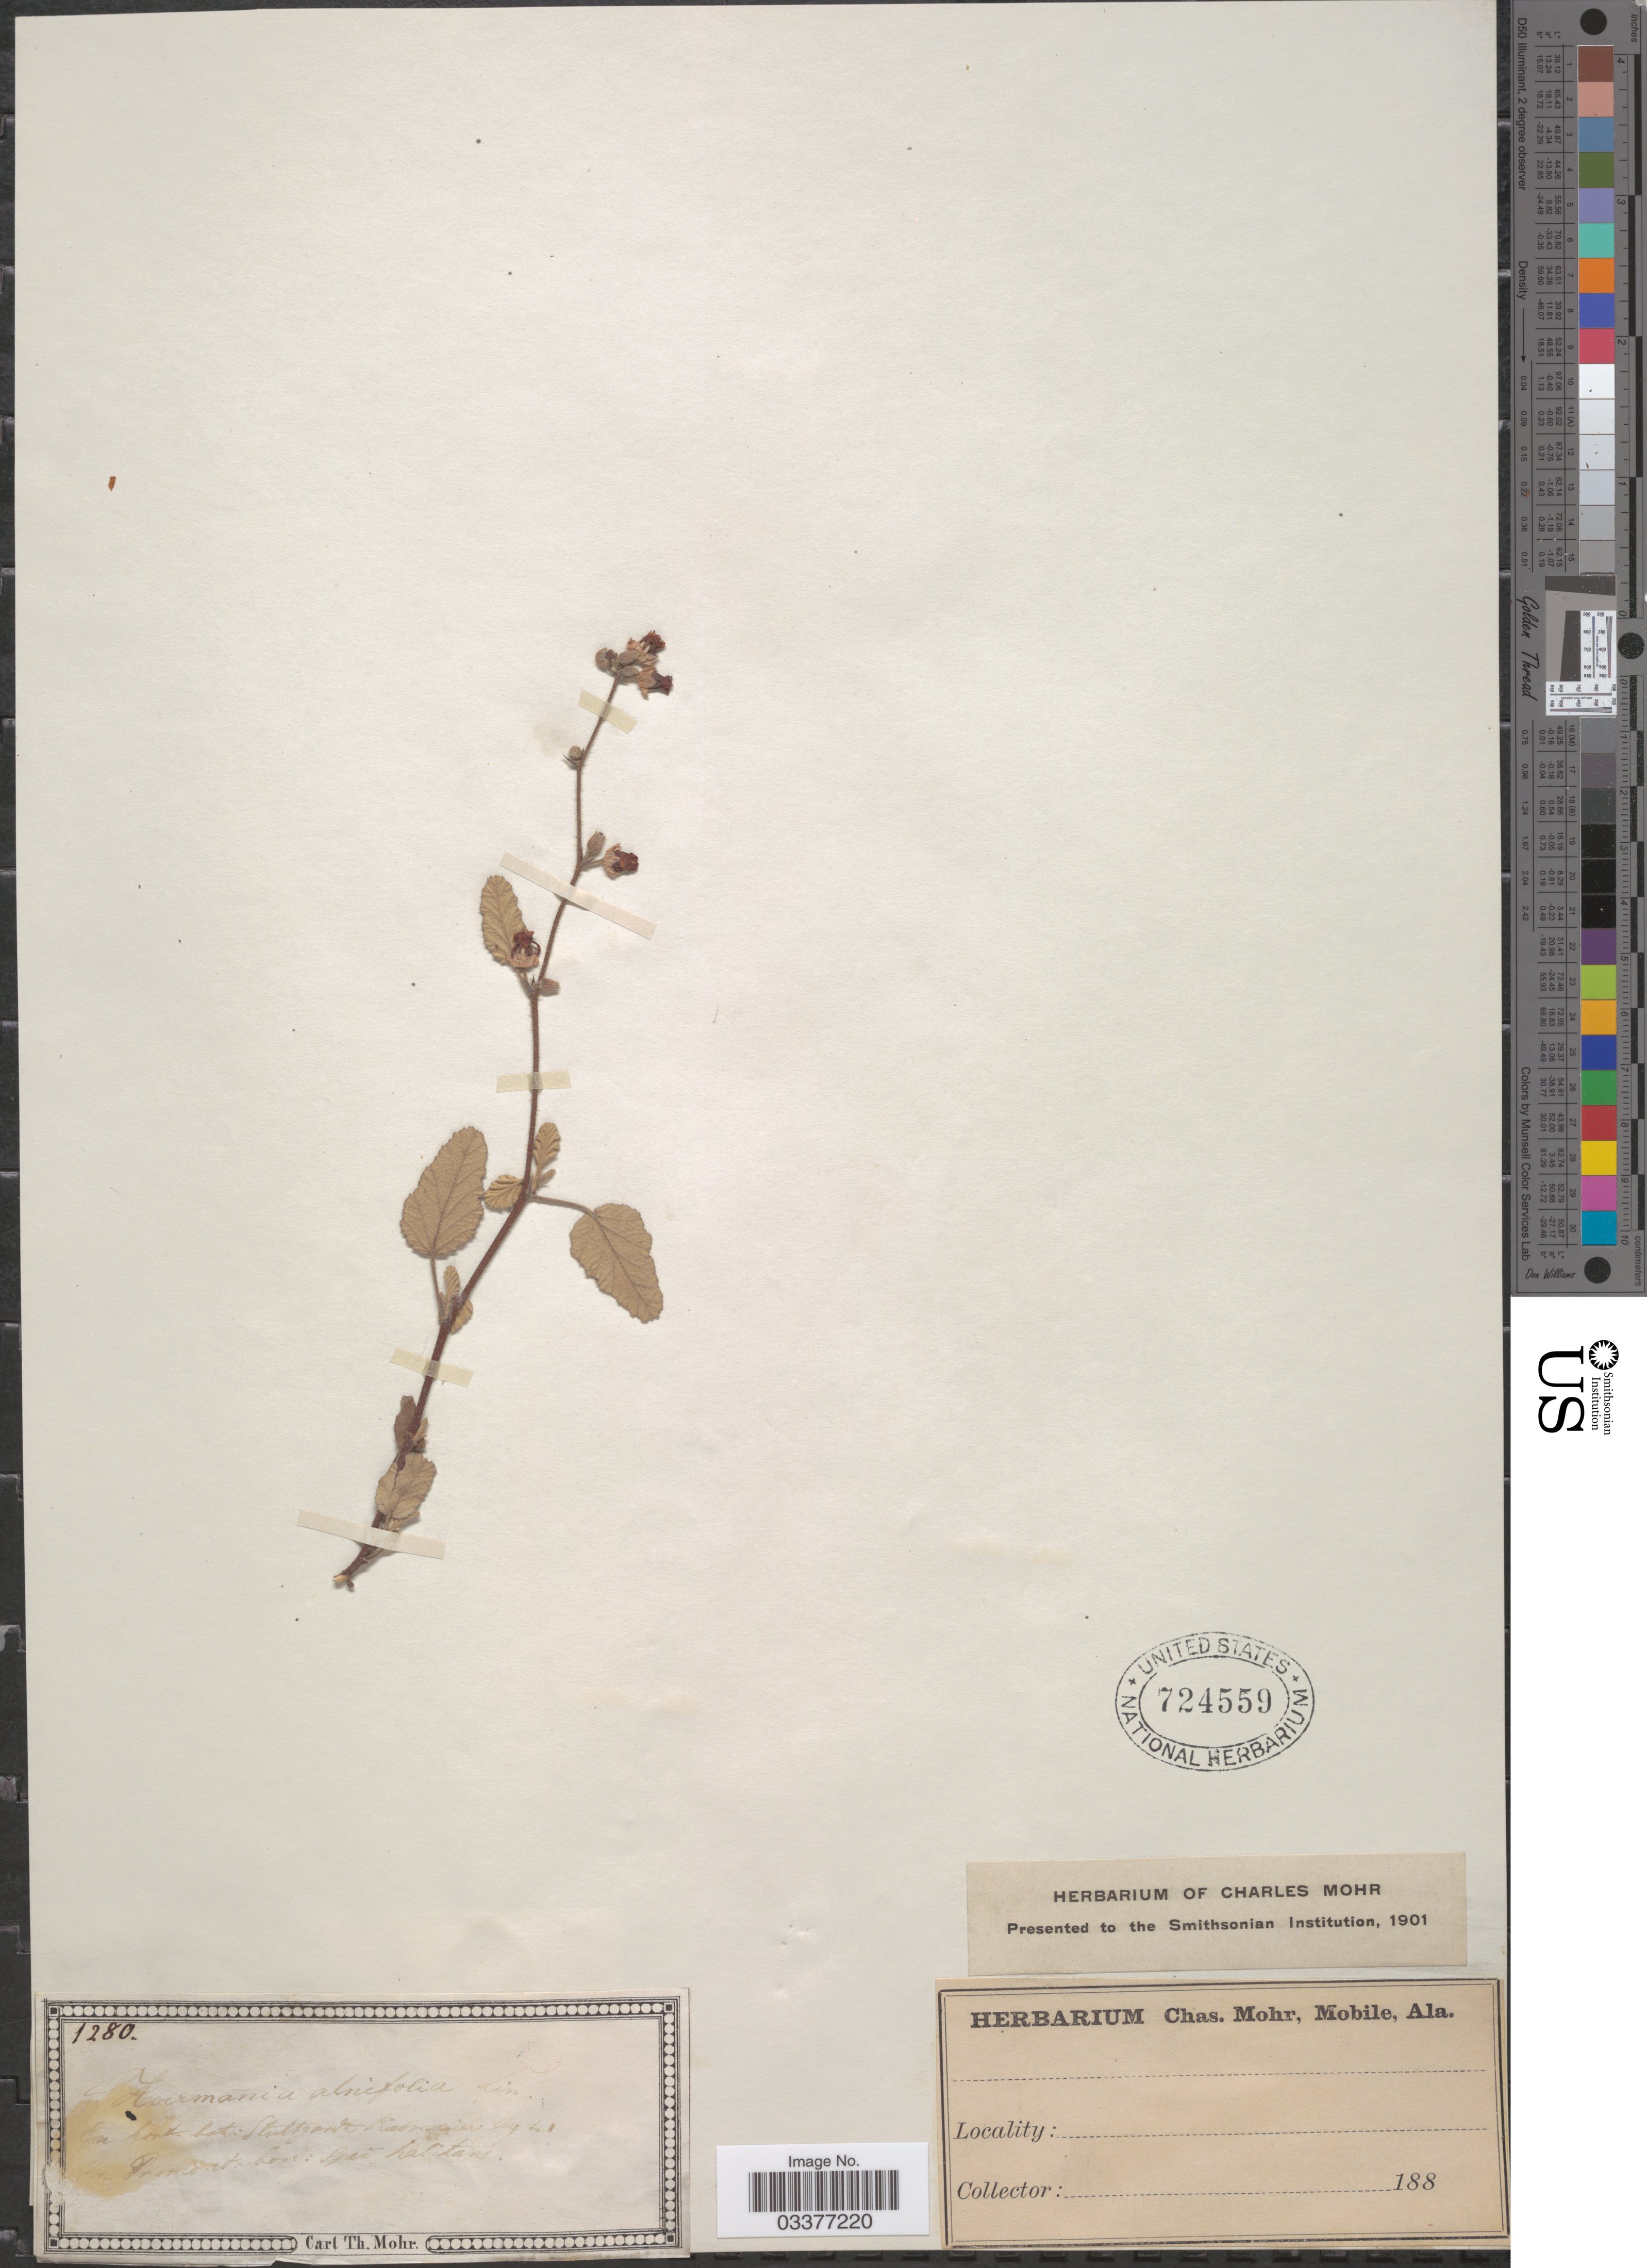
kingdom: Plantae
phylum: Tracheophyta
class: Magnoliopsida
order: Malvales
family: Malvaceae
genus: Hermannia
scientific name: Hermannia alnifolia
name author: L.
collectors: Mohr, C. T. (herbarium)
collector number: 1280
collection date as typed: Transcribed d/m/y: /8/41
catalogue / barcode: US 724559